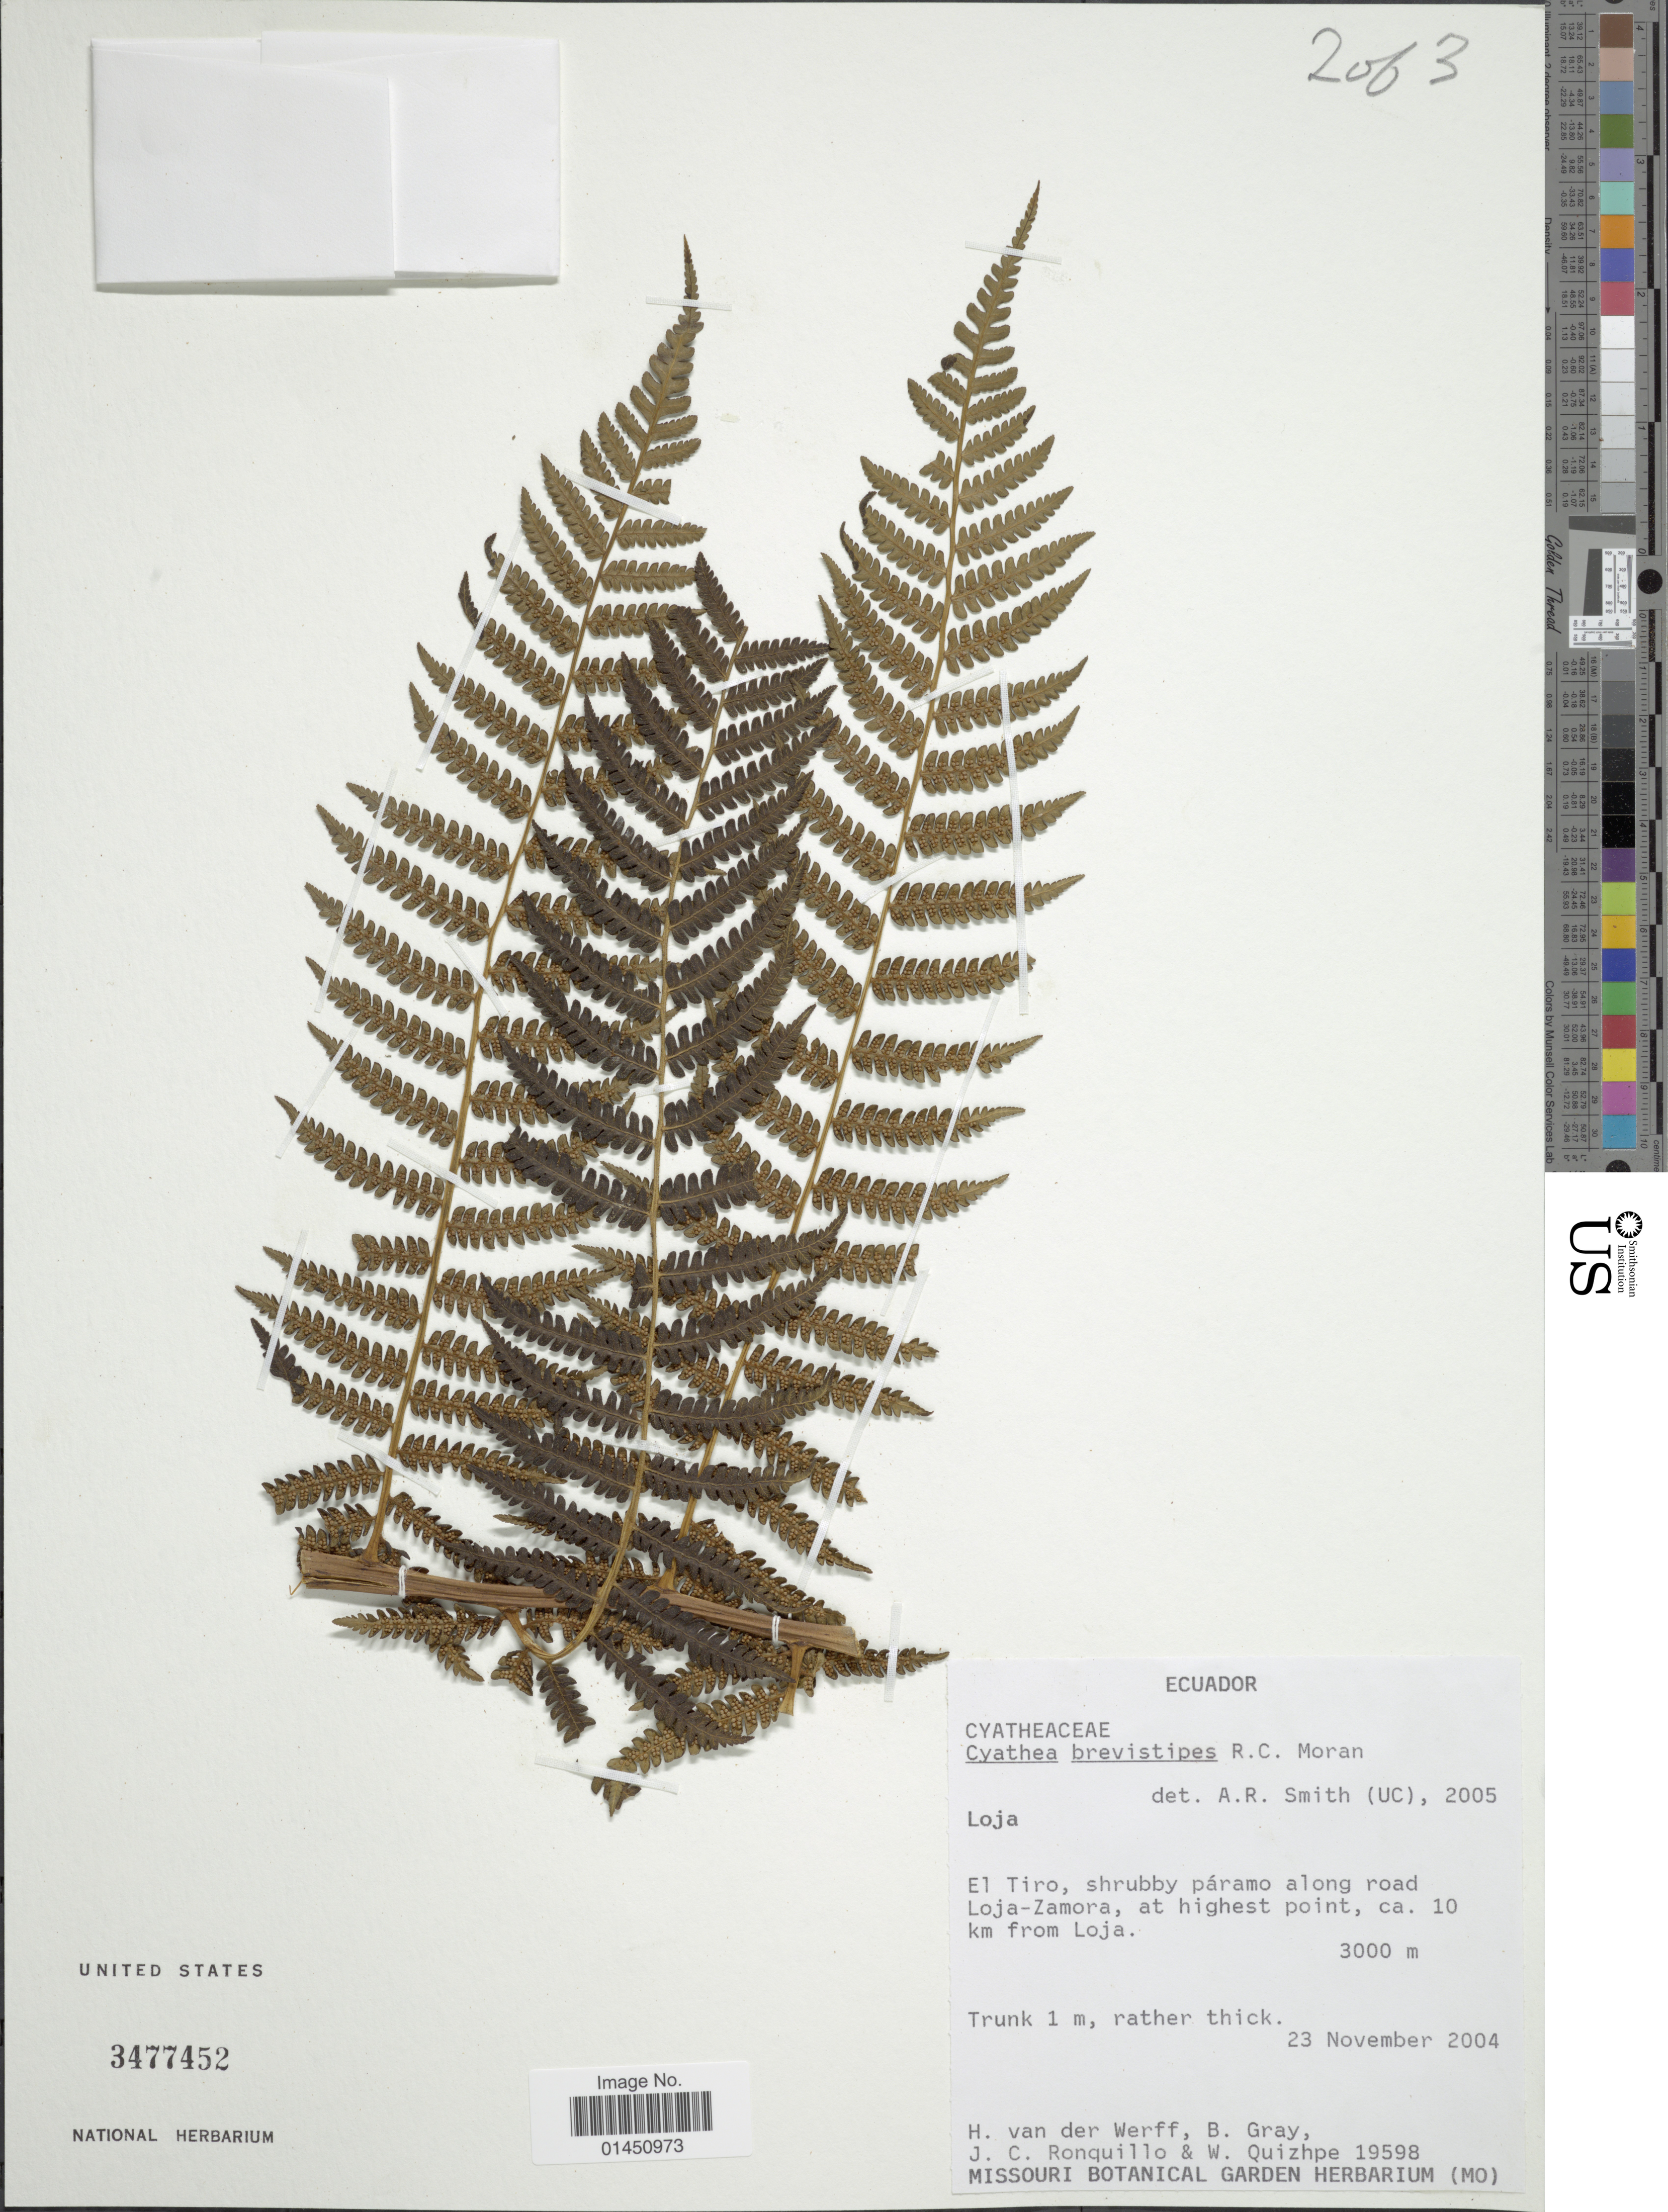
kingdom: Plantae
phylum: Tracheophyta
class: Polypodiopsida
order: Cyatheales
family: Cyatheaceae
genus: Cyathea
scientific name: Cyathea brevistipes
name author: R.C. Moran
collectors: H. van der Werff, B. Gray, J. Ronquillo & W. Quizhpe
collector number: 19598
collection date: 2004-11-23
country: Ecuador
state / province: Loja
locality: El Tiro, shrubby paramo along road Loja-Zamora, at highest point, ca. 10 km from Loja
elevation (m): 3000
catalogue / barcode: US 3477452